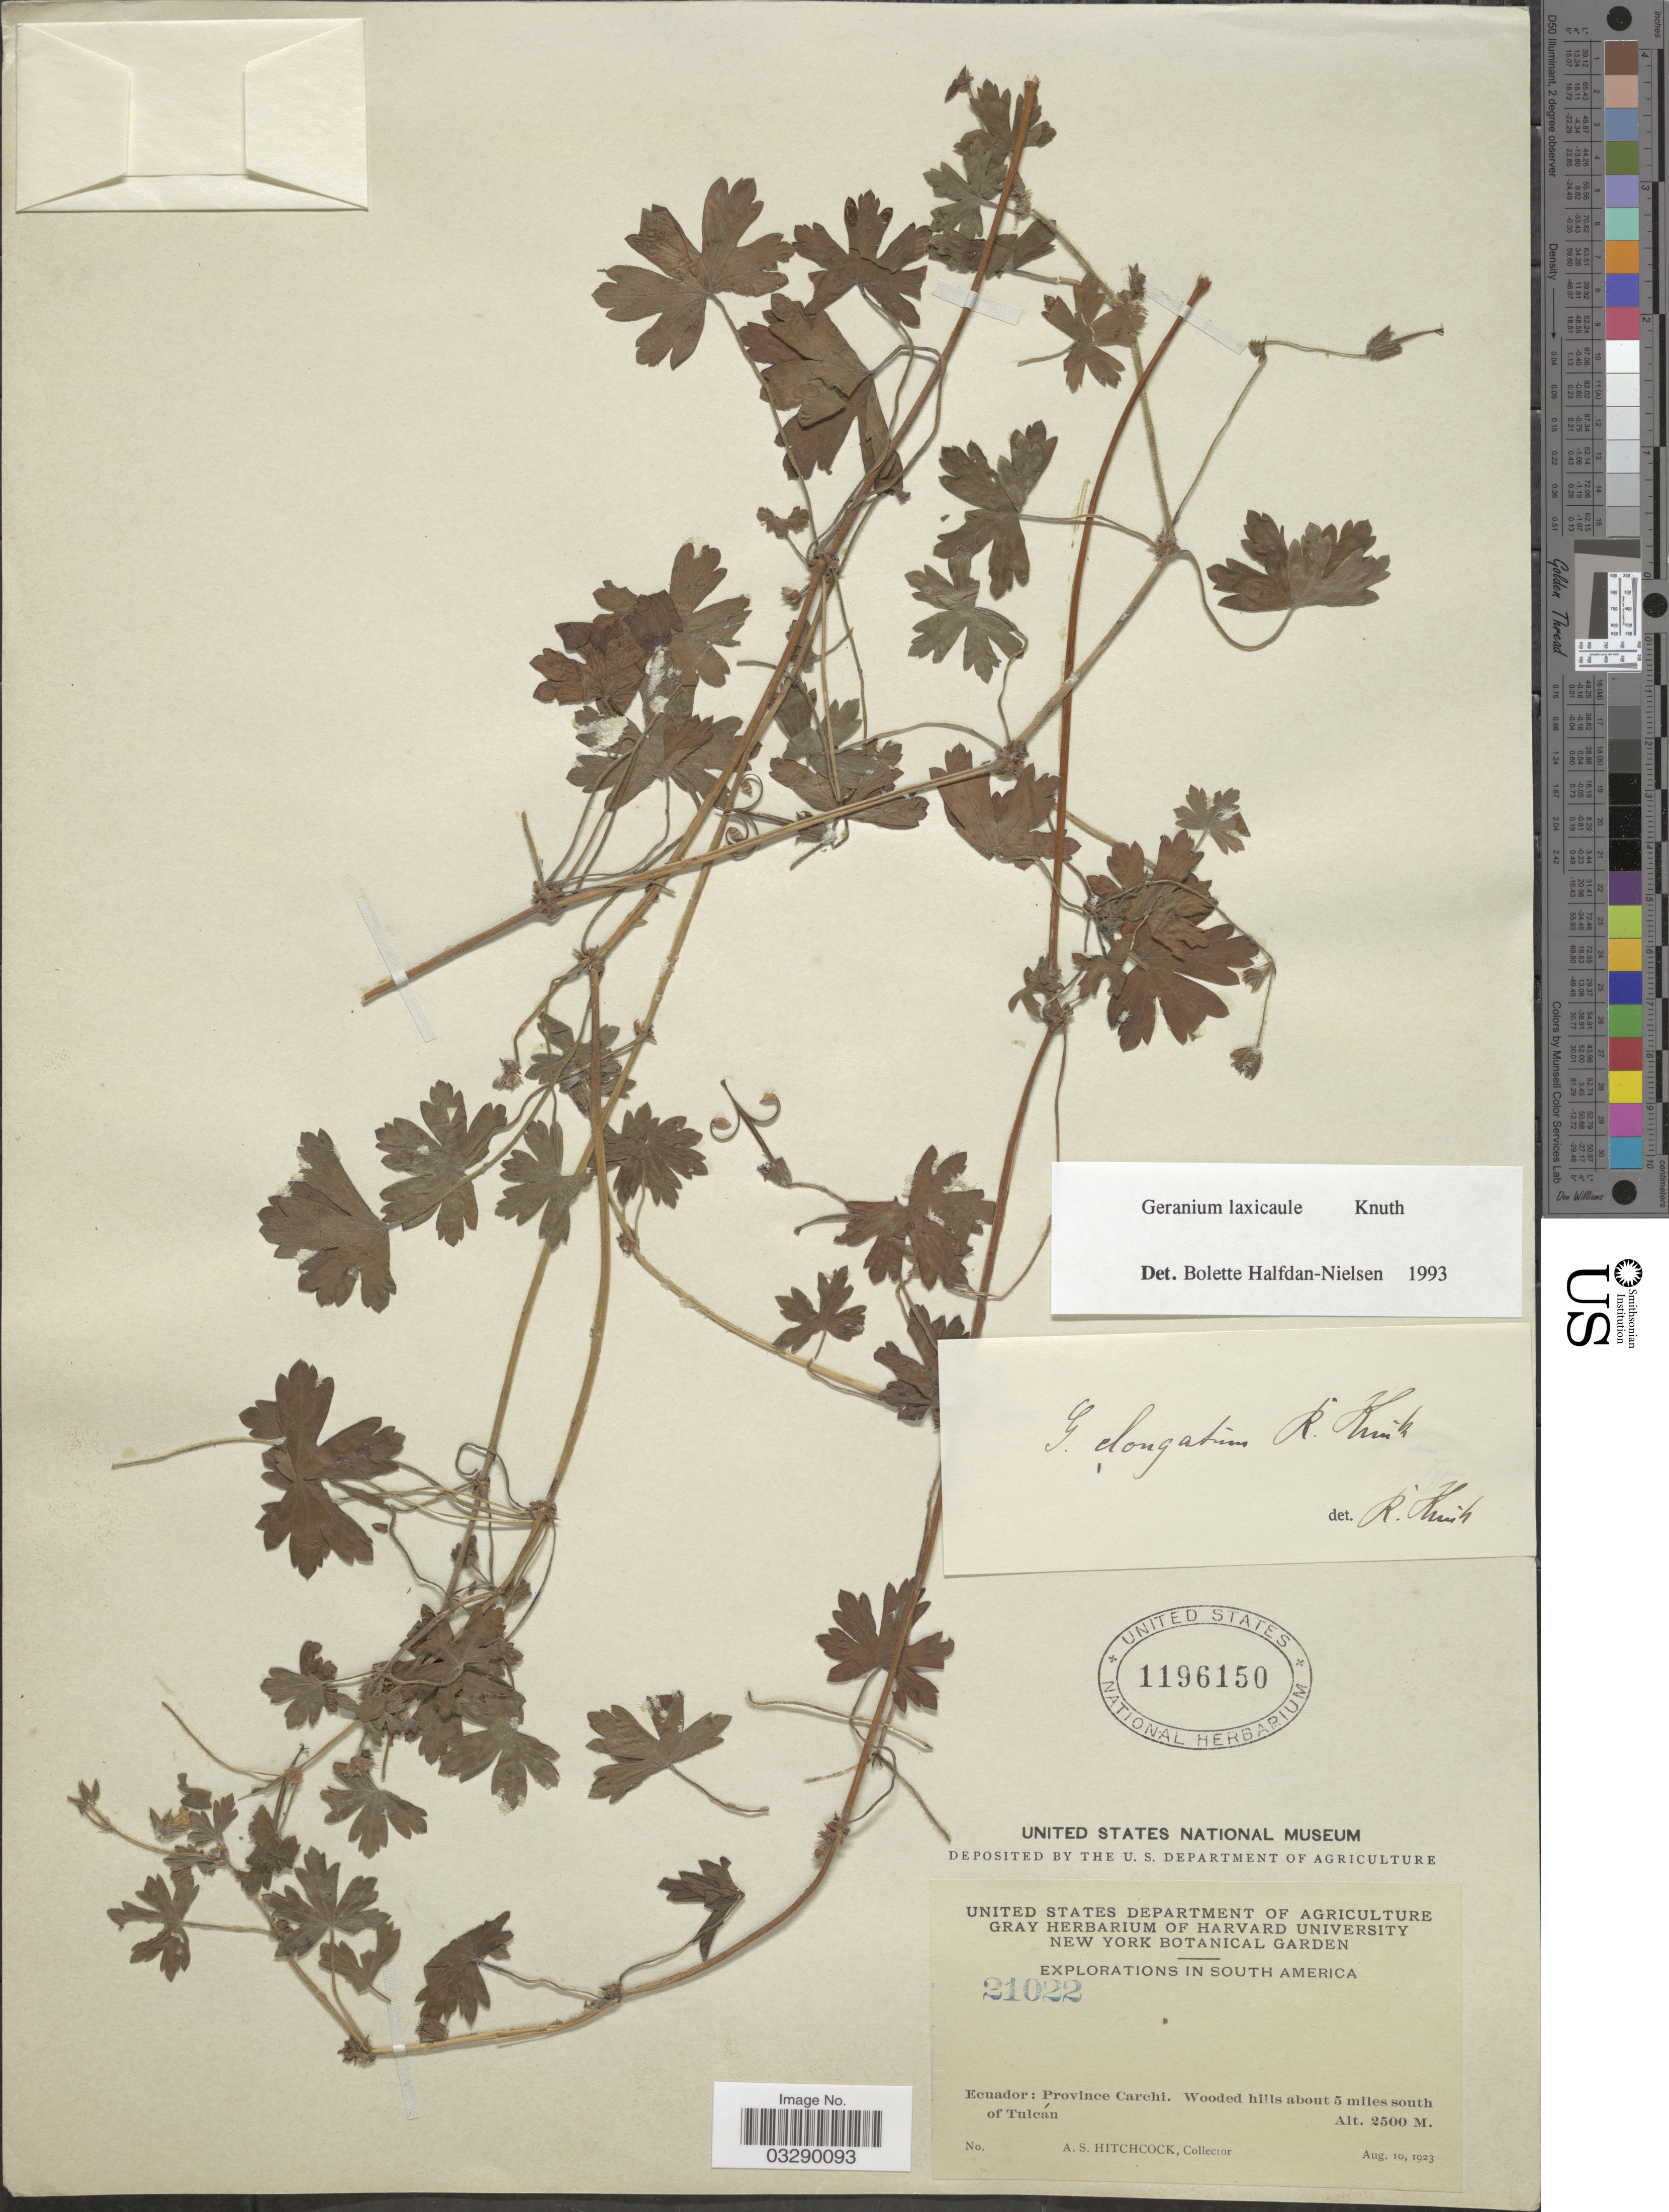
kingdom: Plantae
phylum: Tracheophyta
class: Magnoliopsida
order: Geraniales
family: Geraniaceae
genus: Geranium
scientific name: Geranium laxicaule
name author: R. Knuth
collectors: A. S. Hitchcock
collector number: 21022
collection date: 1923-08-10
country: Ecuador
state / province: Carchi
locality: Wooded hills about 5 miles south of Tulcán.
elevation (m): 2500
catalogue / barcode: US 1196150